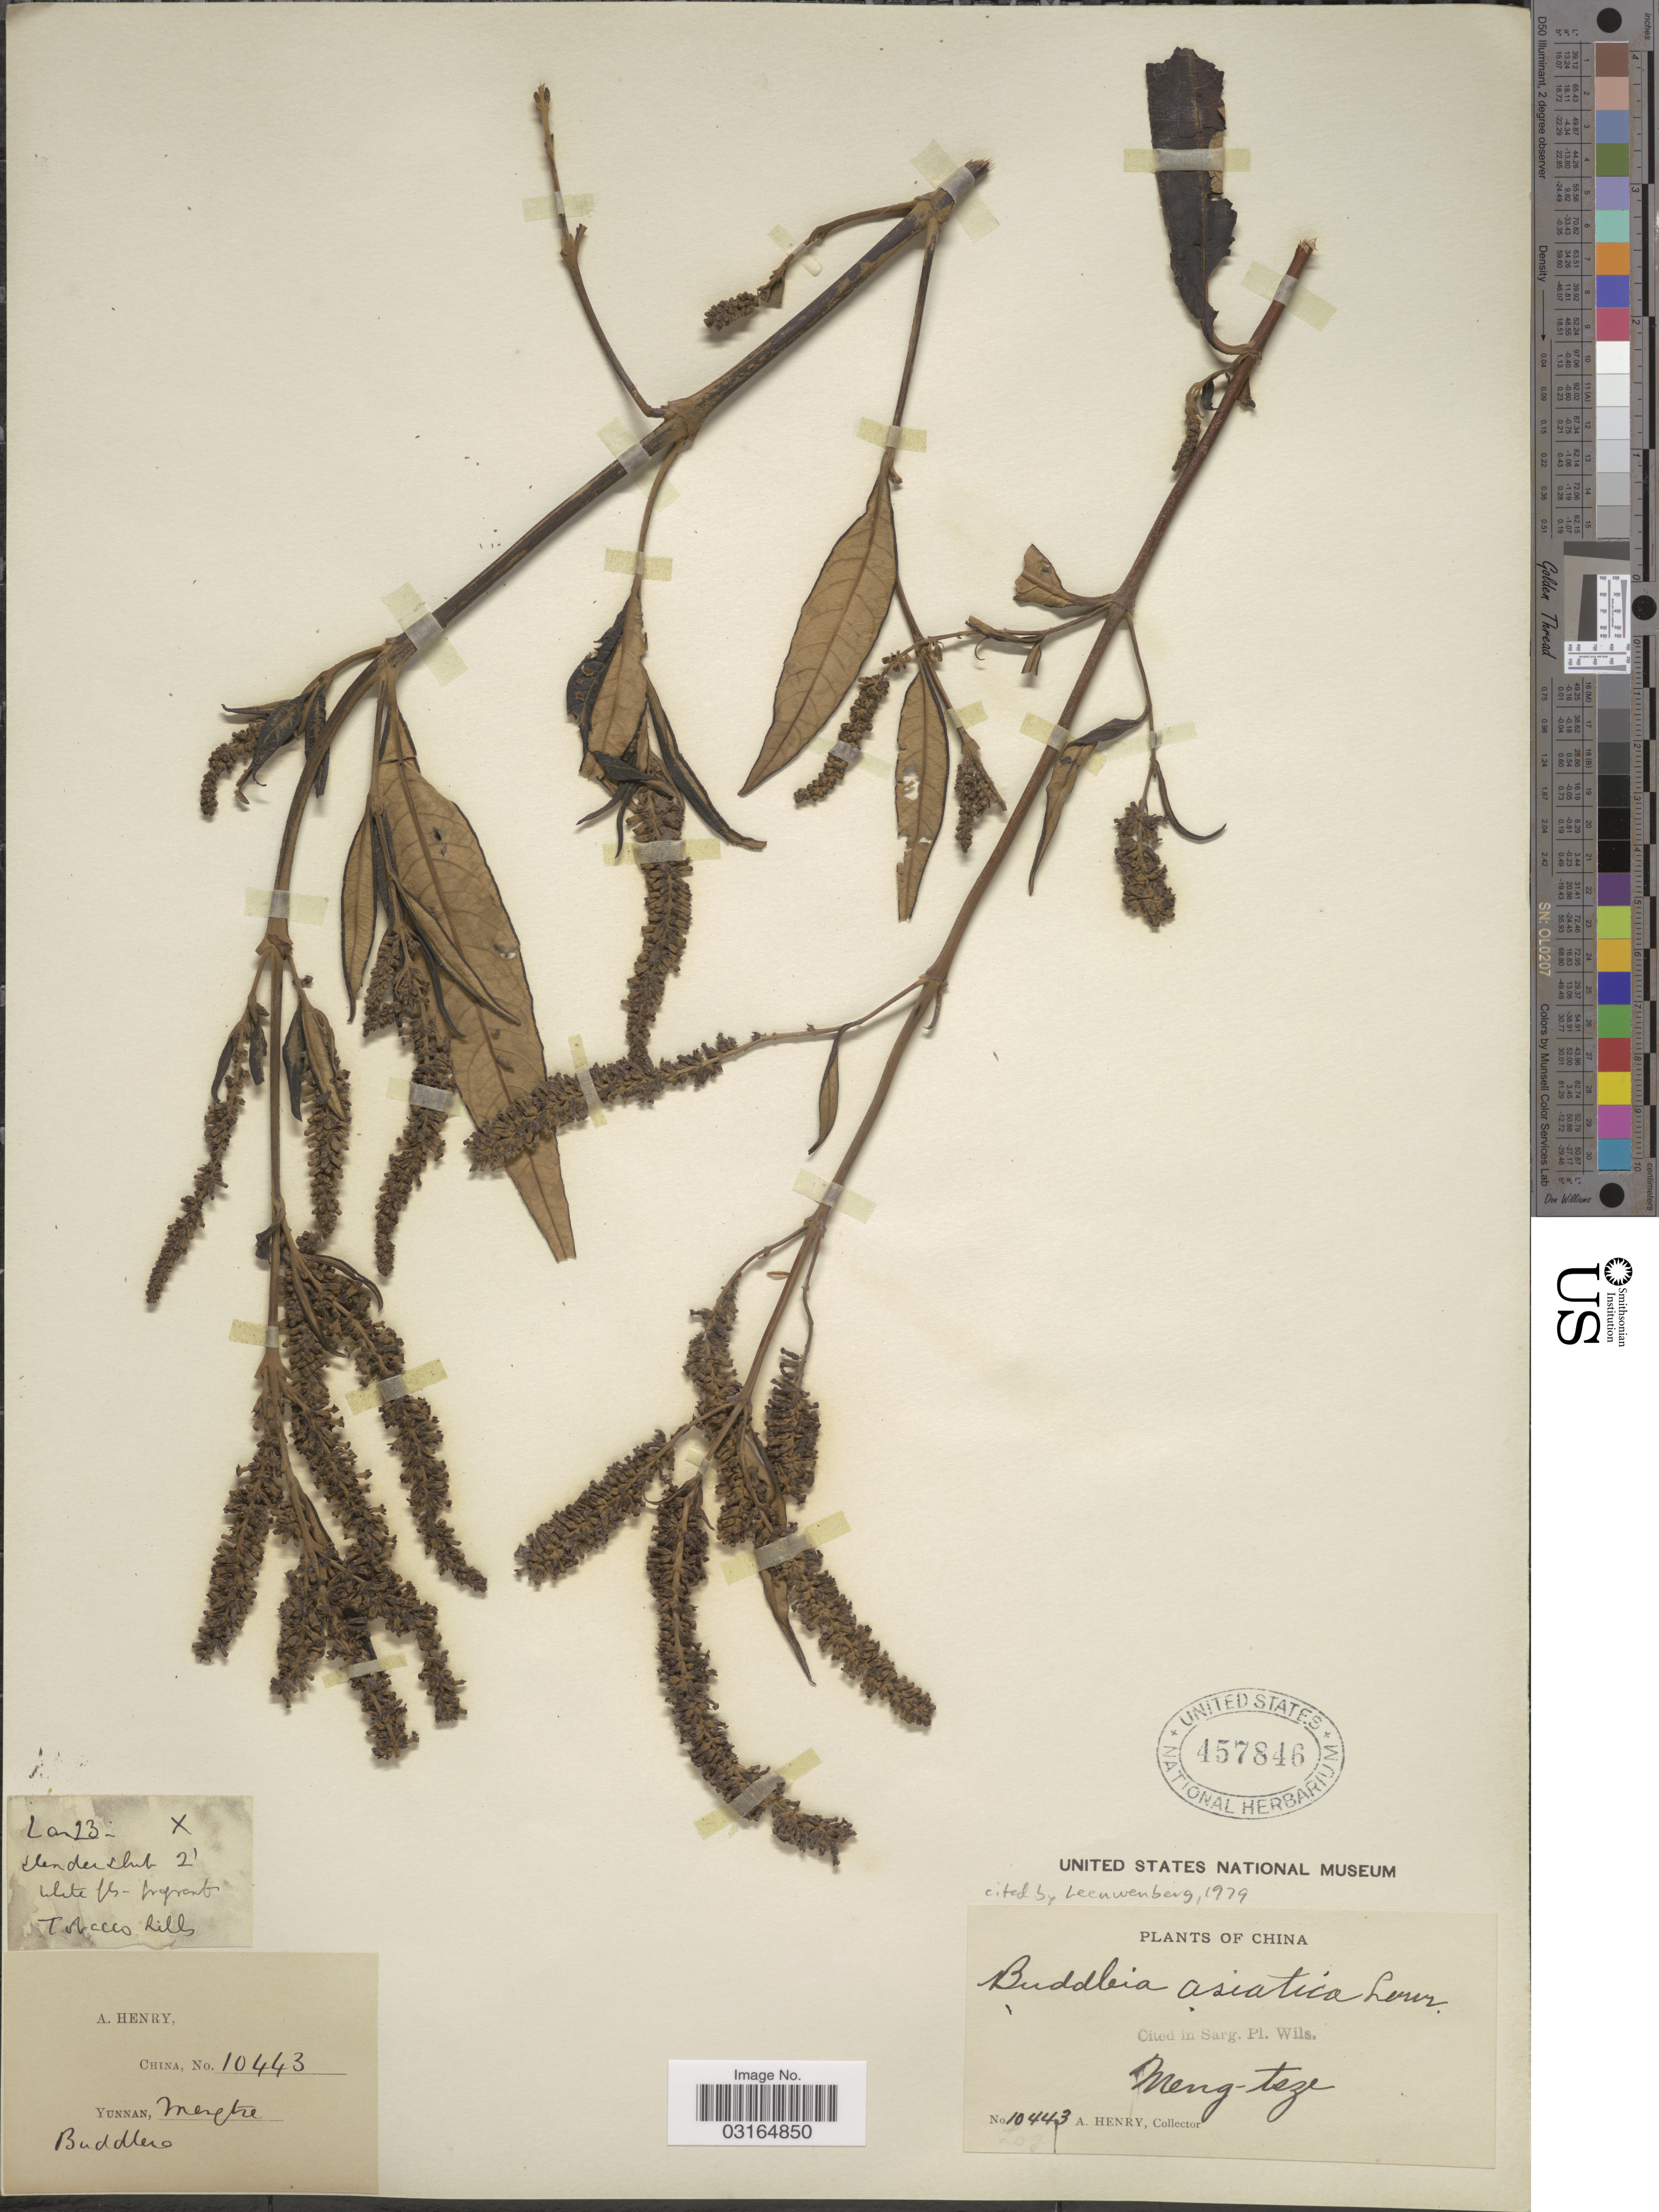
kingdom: Plantae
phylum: Tracheophyta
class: Magnoliopsida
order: Lamiales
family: Scrophulariaceae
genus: Buddleja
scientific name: Buddleja asiatica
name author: Lour.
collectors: A. Henry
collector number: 10443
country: China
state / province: Yunnan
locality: Meng-tsze. [illegible text].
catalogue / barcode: US 457846